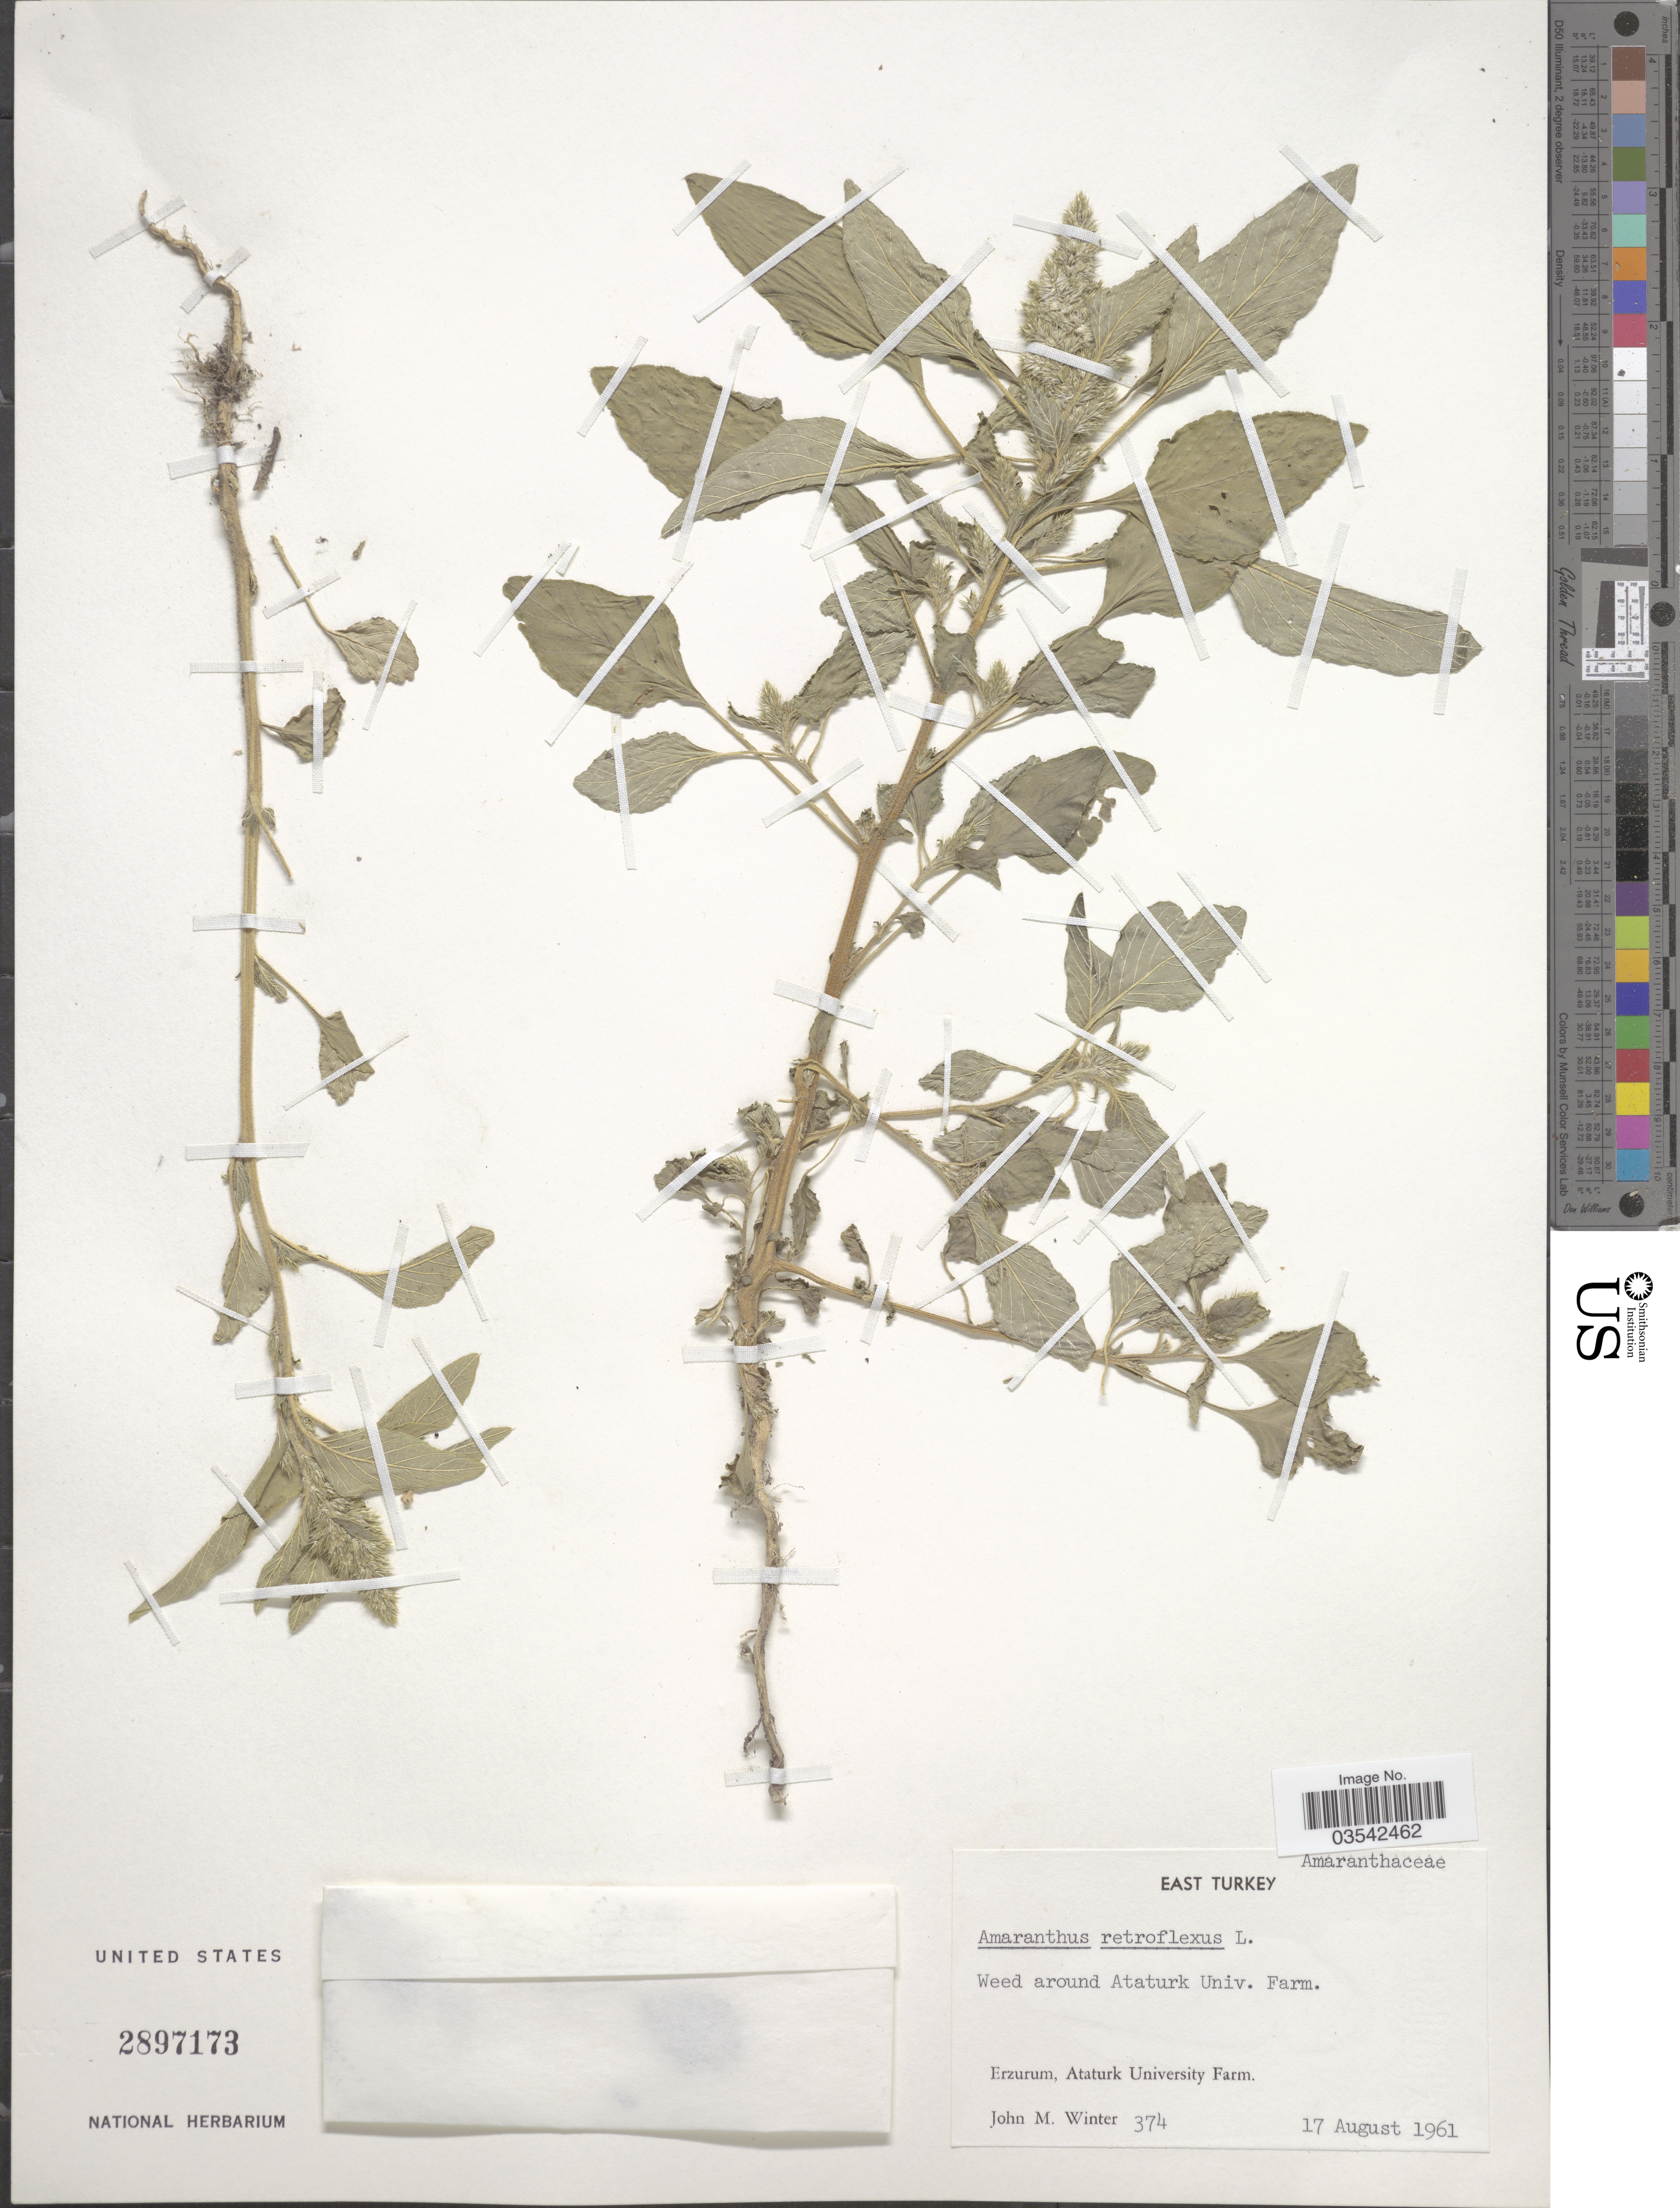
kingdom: Plantae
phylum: Tracheophyta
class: Magnoliopsida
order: Caryophyllales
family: Amaranthaceae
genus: Amaranthus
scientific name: Amaranthus retroflexus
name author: L.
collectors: J. M. Winter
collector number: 374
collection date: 1961-08-17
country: Turkey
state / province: Erzurum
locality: East Turkey. Ataturk University Farm.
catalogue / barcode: US 2897173